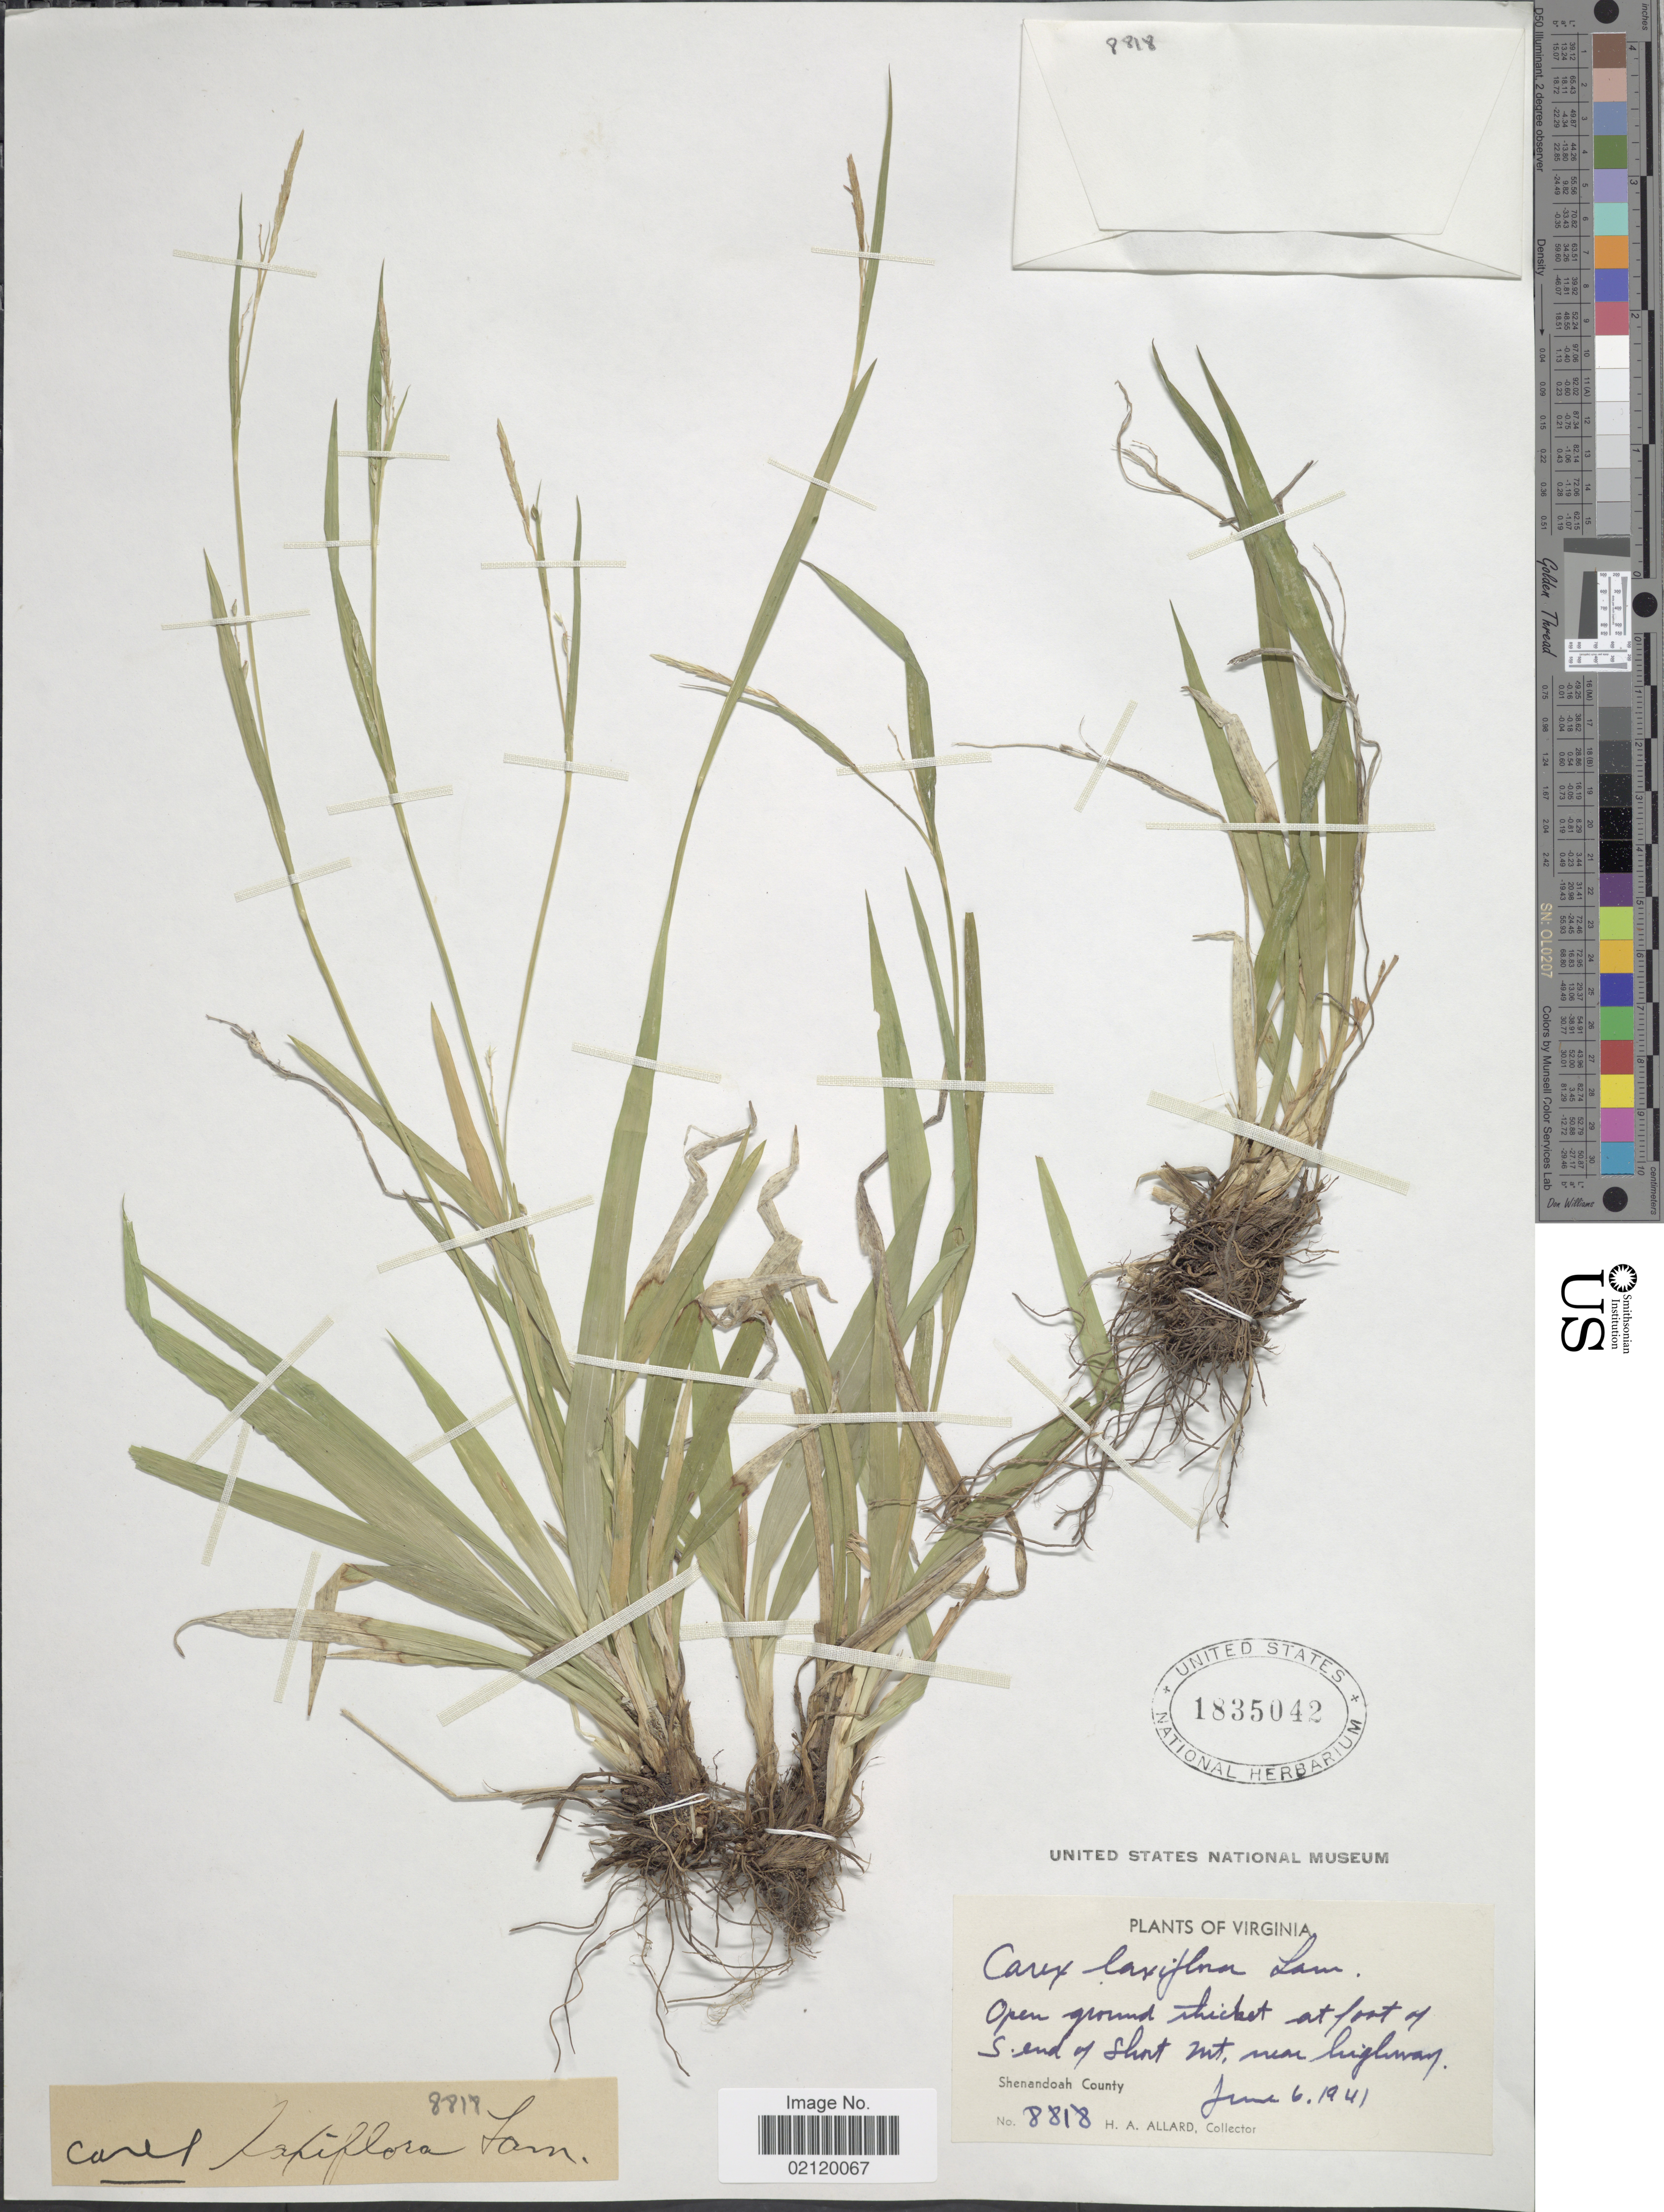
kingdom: Plantae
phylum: Tracheophyta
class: Liliopsida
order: Poales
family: Cyperaceae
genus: Carex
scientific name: Carex laxiflora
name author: Lam.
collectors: H. A. Allard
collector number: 8818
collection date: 1941-06-06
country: United States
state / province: Virginia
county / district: Shenandoah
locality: Open ground thicket at foot of S. end of Short Mt, near highway. Shenandoah County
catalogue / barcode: US 1835042